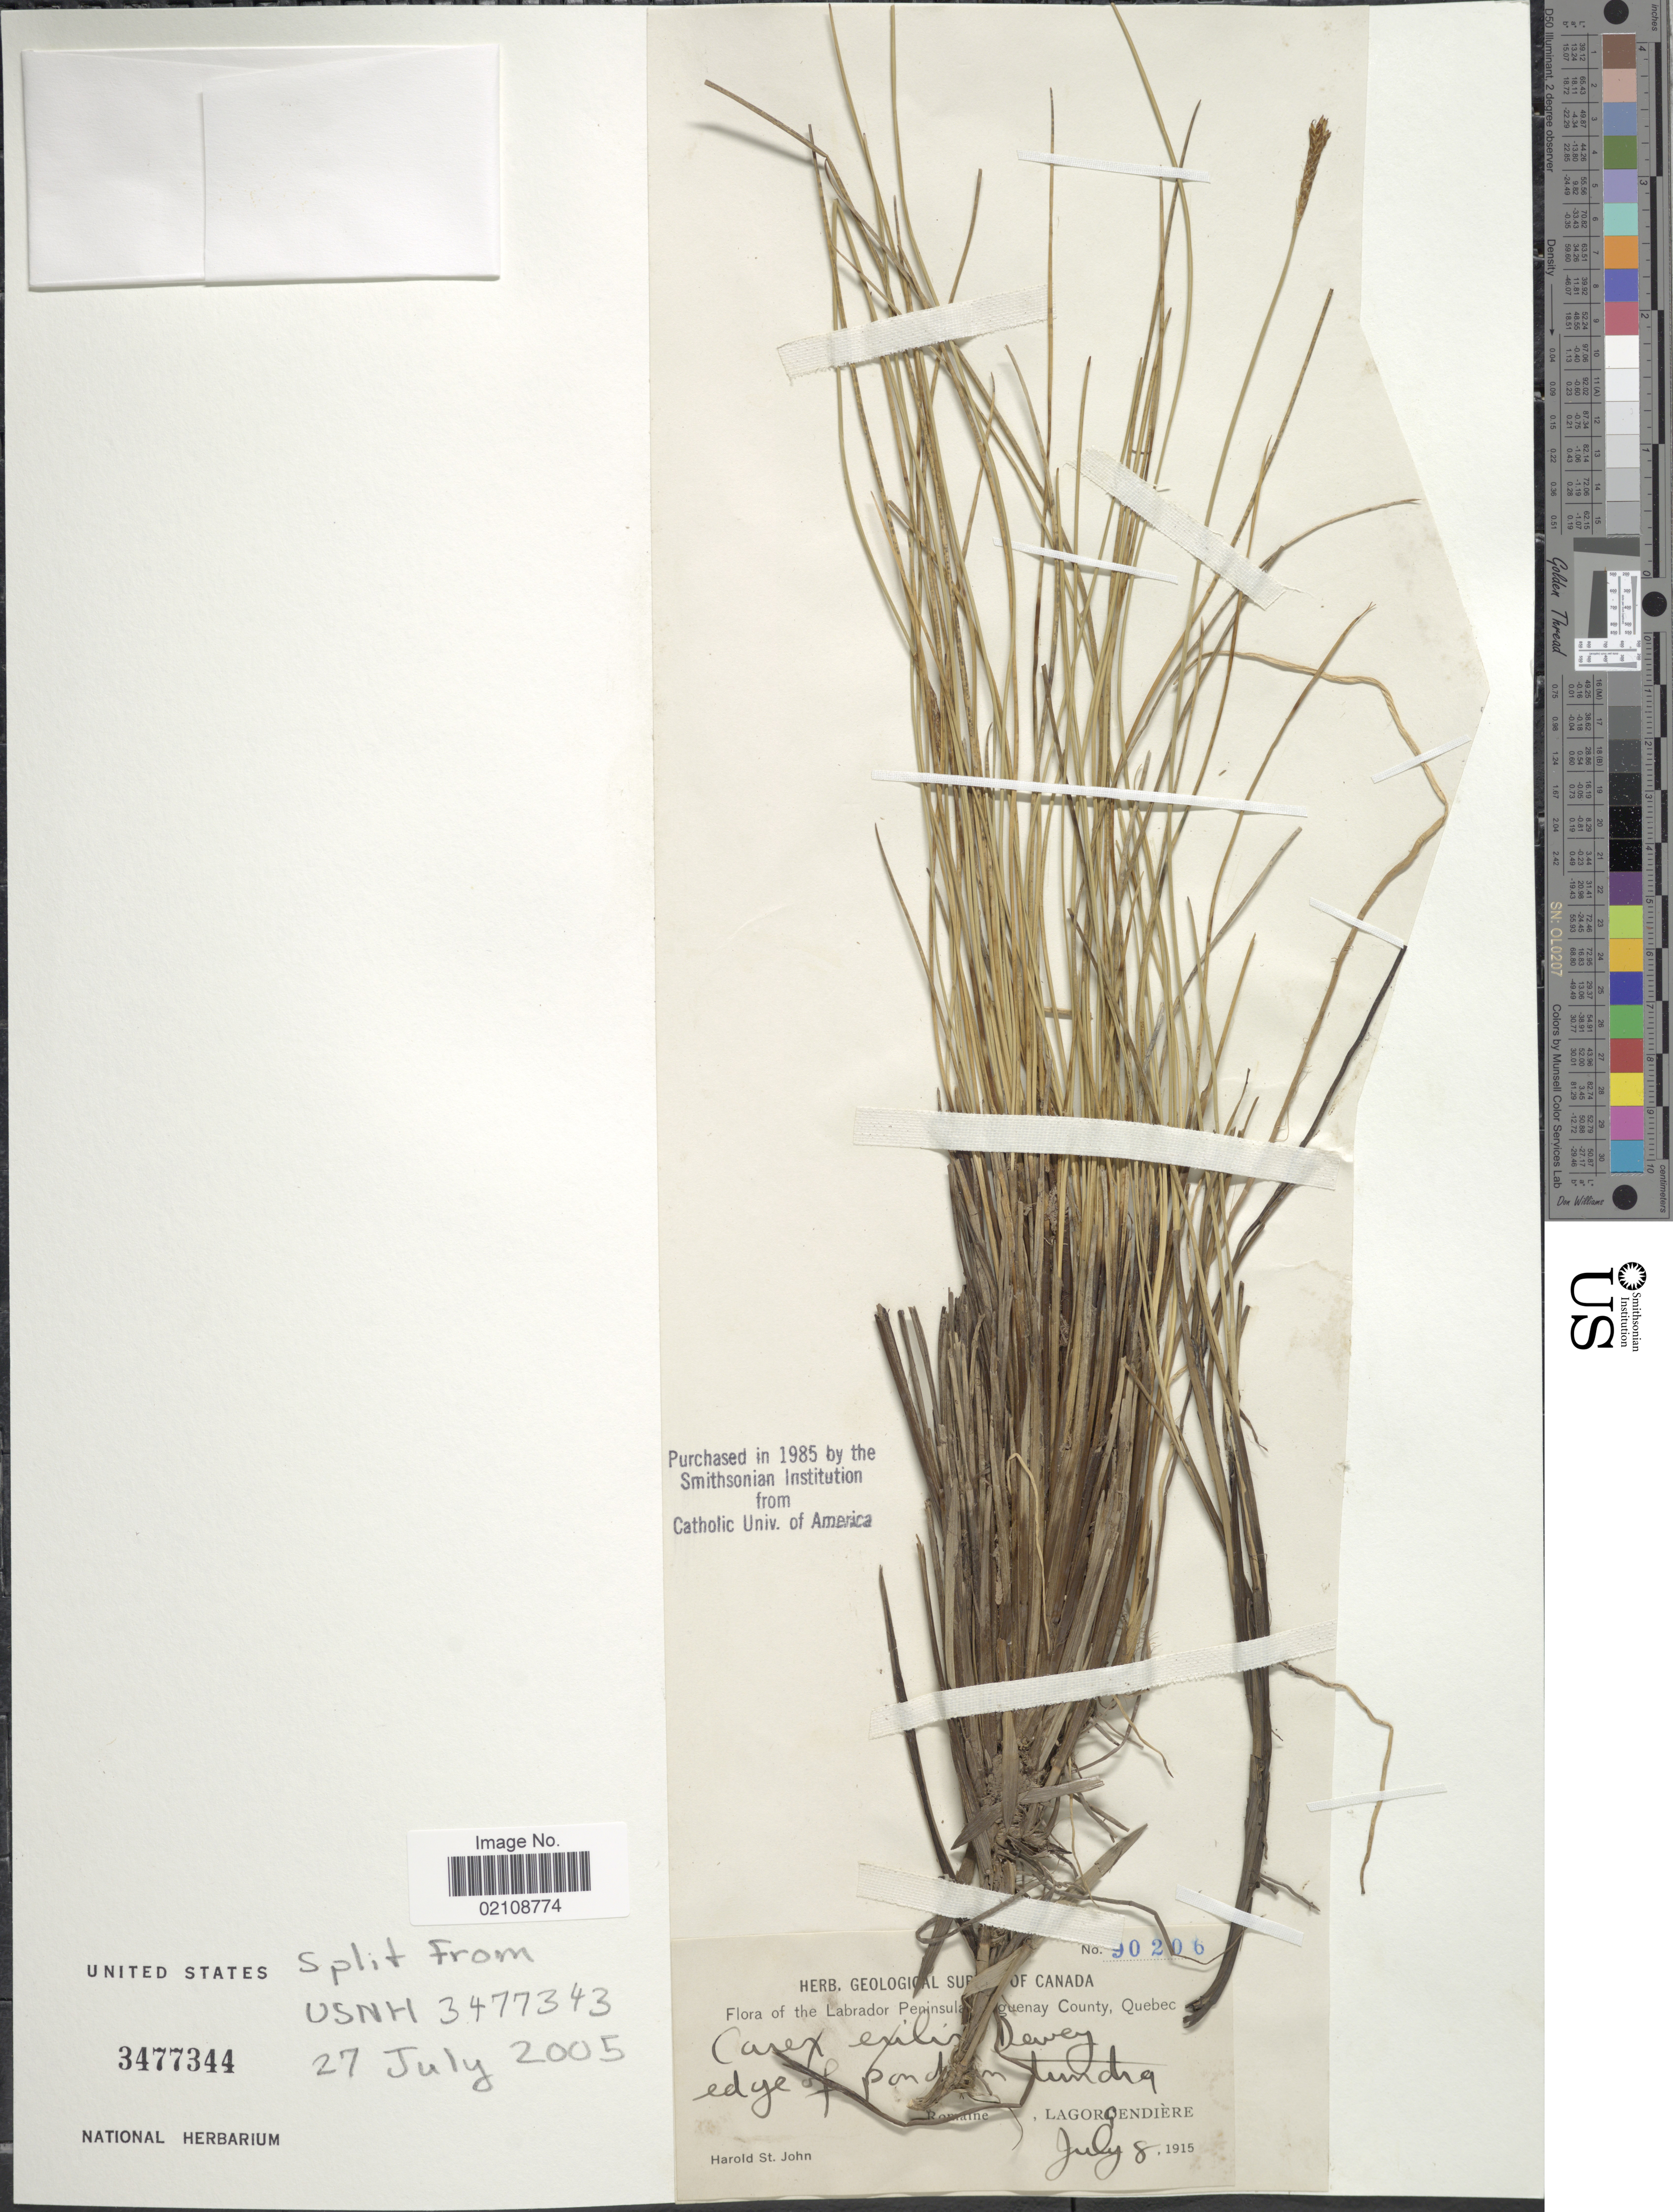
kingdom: Plantae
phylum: Tracheophyta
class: Liliopsida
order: Poales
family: Cyperaceae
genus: Carex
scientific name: Carex exilis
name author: Dewey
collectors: H. St. John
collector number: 90206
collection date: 1915-07-08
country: Canada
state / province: Quebec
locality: Labrador Peninsula Saguenay County, edge of ponf in tundra, Romaine, Lagorqendiere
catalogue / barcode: US 3477344